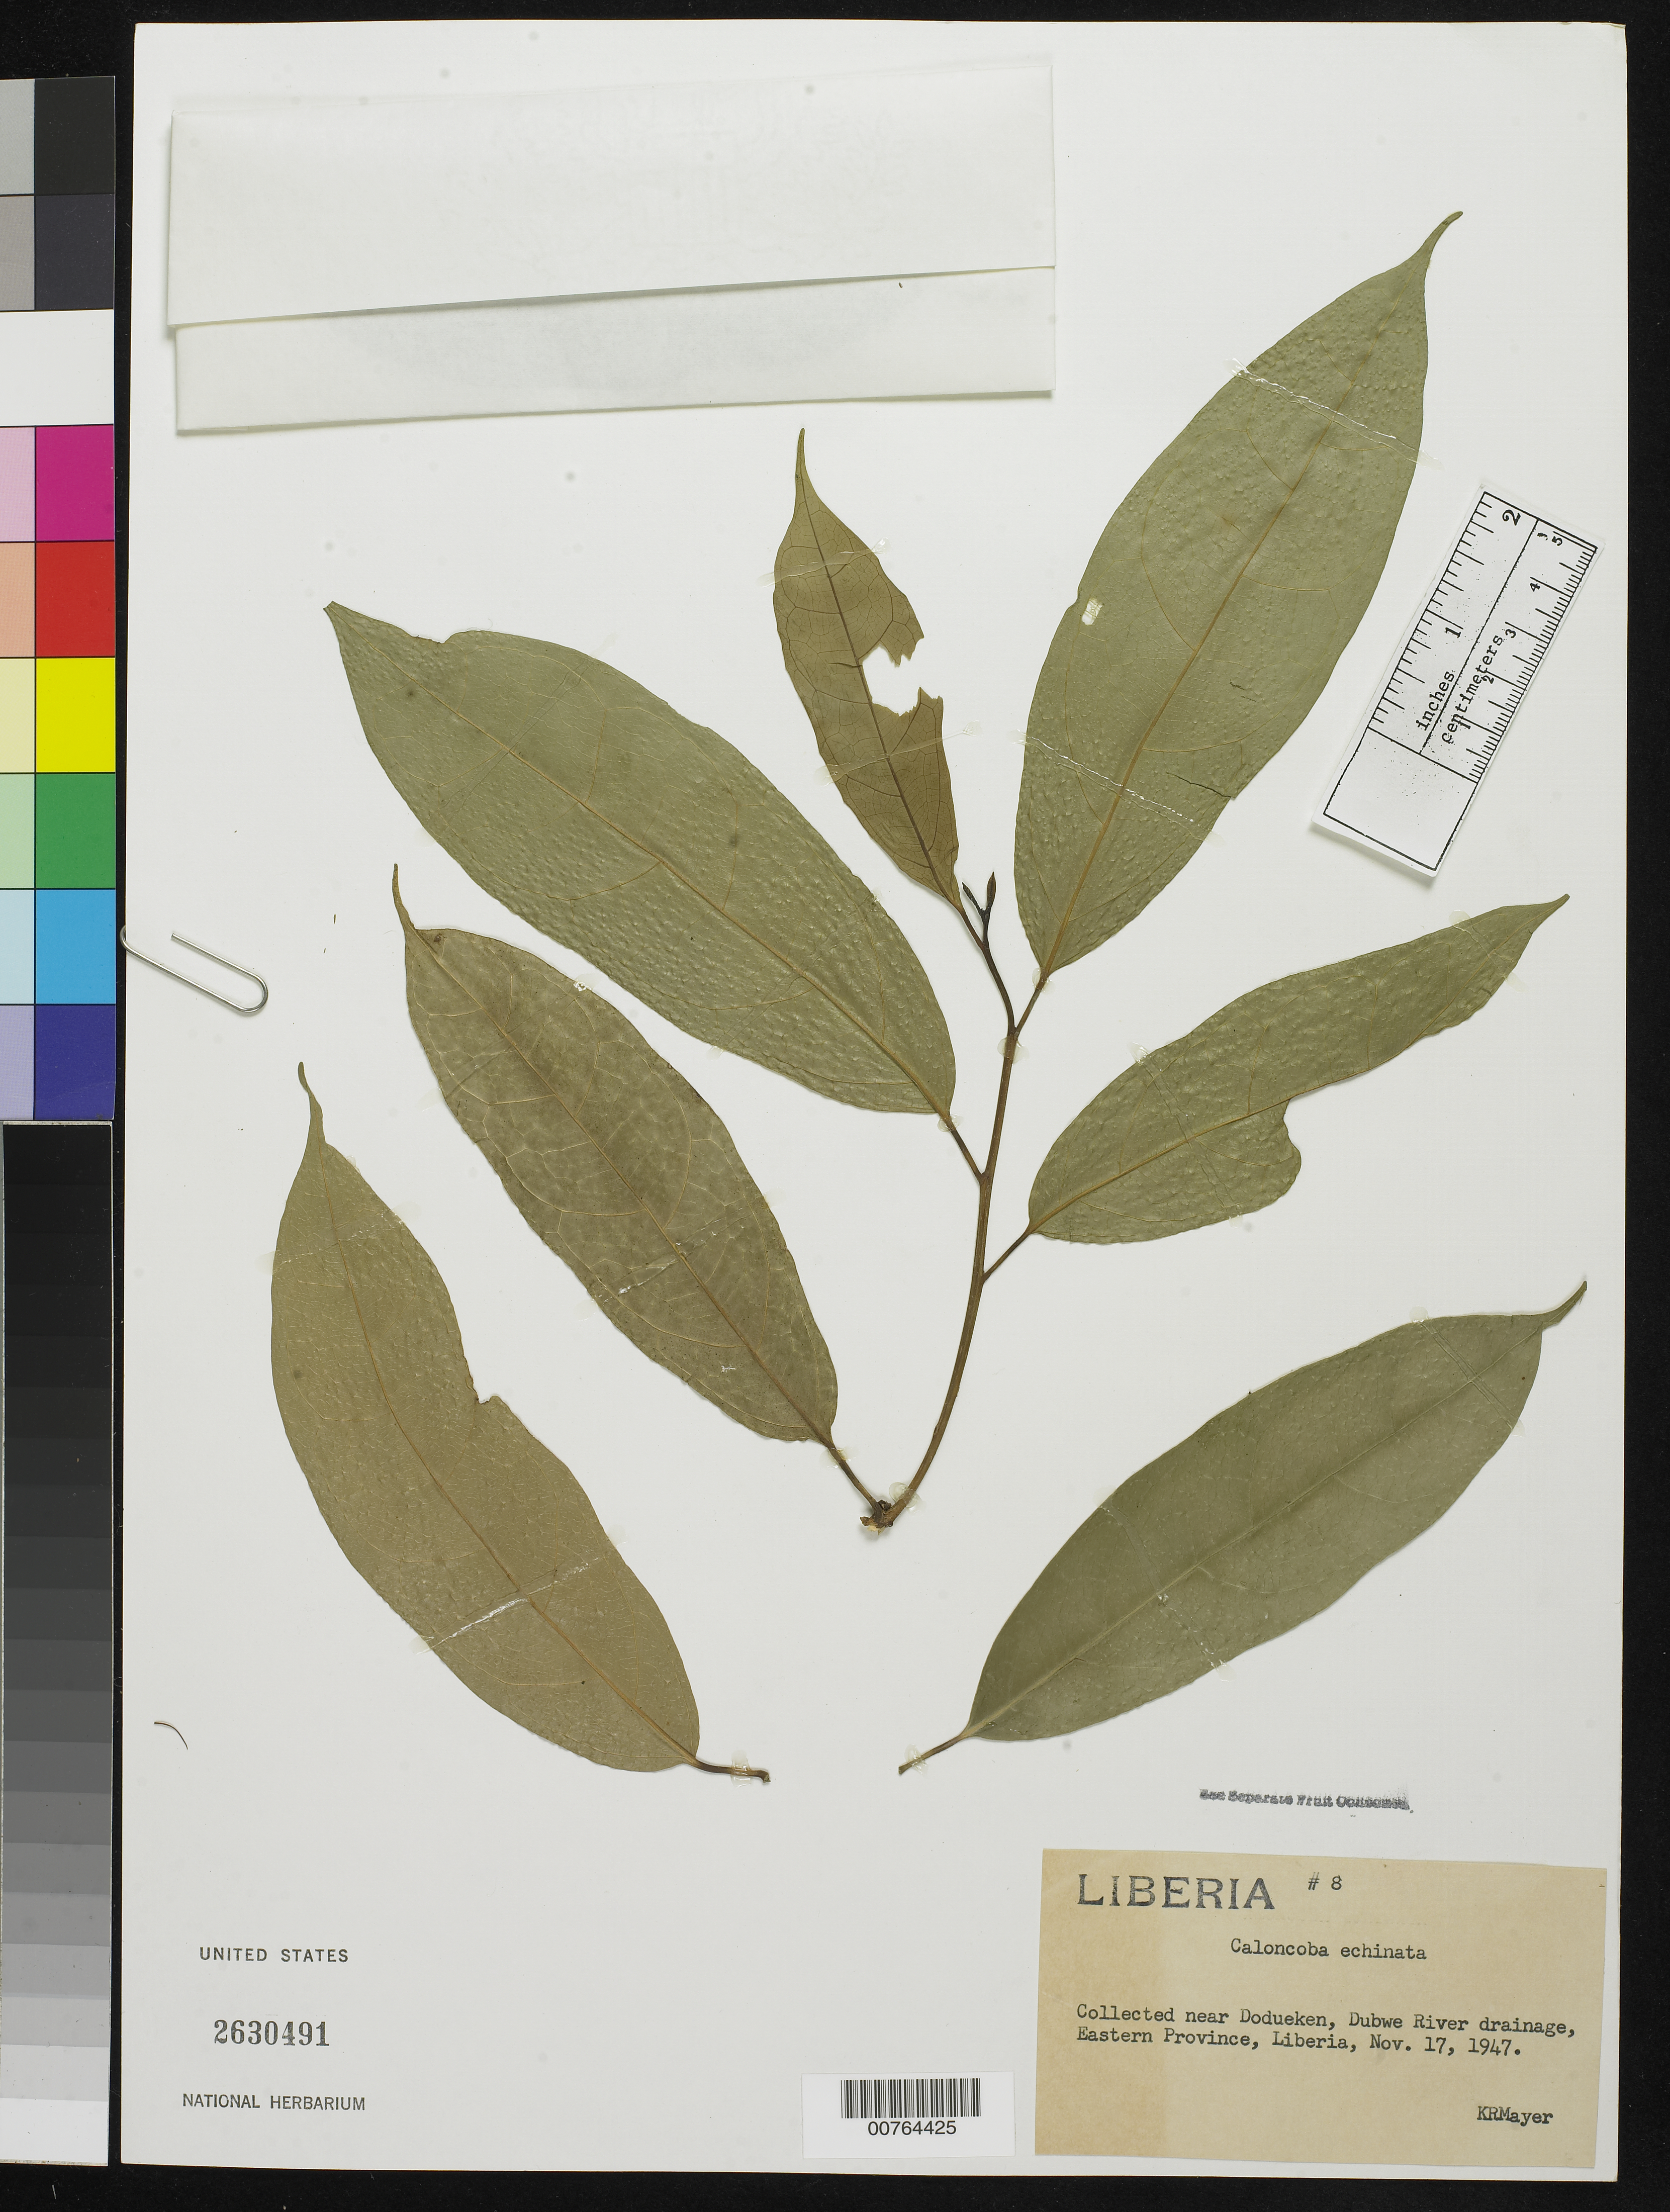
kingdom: Plantae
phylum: Tracheophyta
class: Magnoliopsida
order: Malpighiales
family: Achariaceae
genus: Caloncoba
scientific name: Caloncoba echinata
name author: (Oliv.) Gilg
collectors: K. R. Mayer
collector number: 8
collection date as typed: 17 Nov 1947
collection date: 1947-11-17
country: Liberia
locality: Eastern Province: Dubwe River drainage, near Dodueken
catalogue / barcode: US 2630491